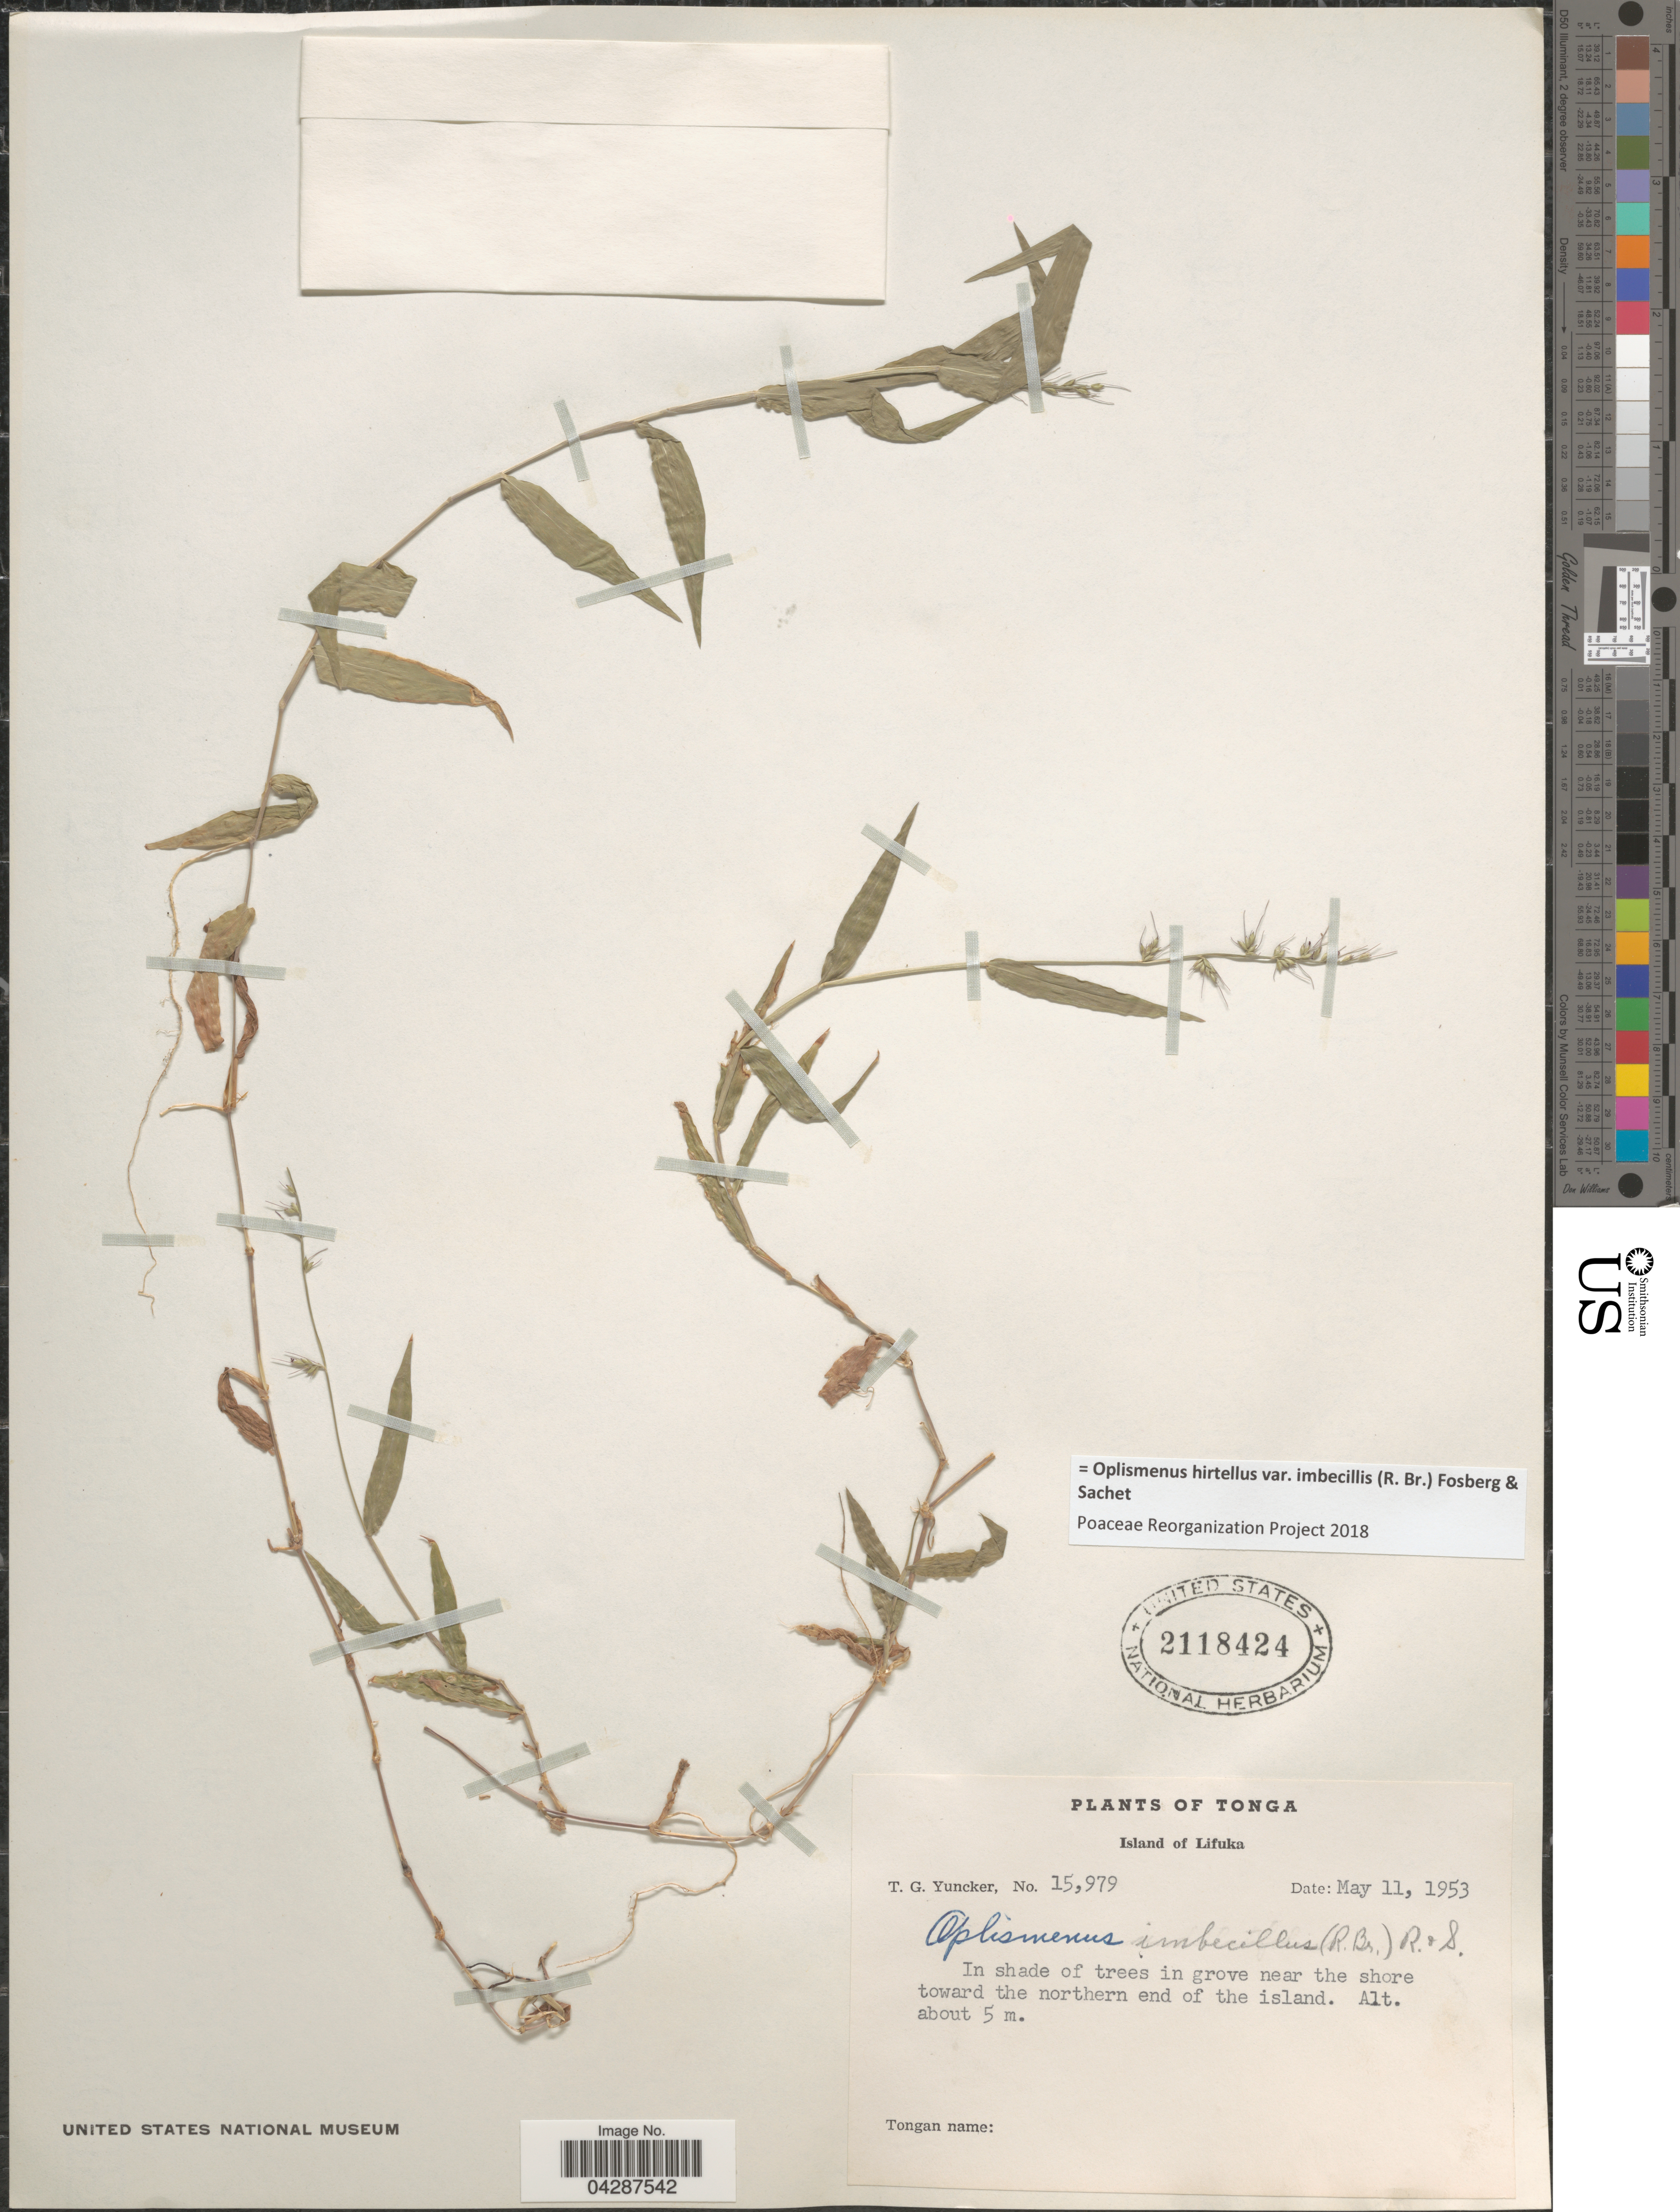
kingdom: Plantae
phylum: Tracheophyta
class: Liliopsida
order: Poales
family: Poaceae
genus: Oplismenus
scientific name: Oplismenus hirtellus var. imbecillis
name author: (R. Br.) Fosberg & Sachet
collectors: T. G. Yuncker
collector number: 15979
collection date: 1953-05-11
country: Tonga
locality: Island of Lifuka. In shade of trees in grove near the shore toward the northern end of the island.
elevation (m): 5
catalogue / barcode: US 2118424